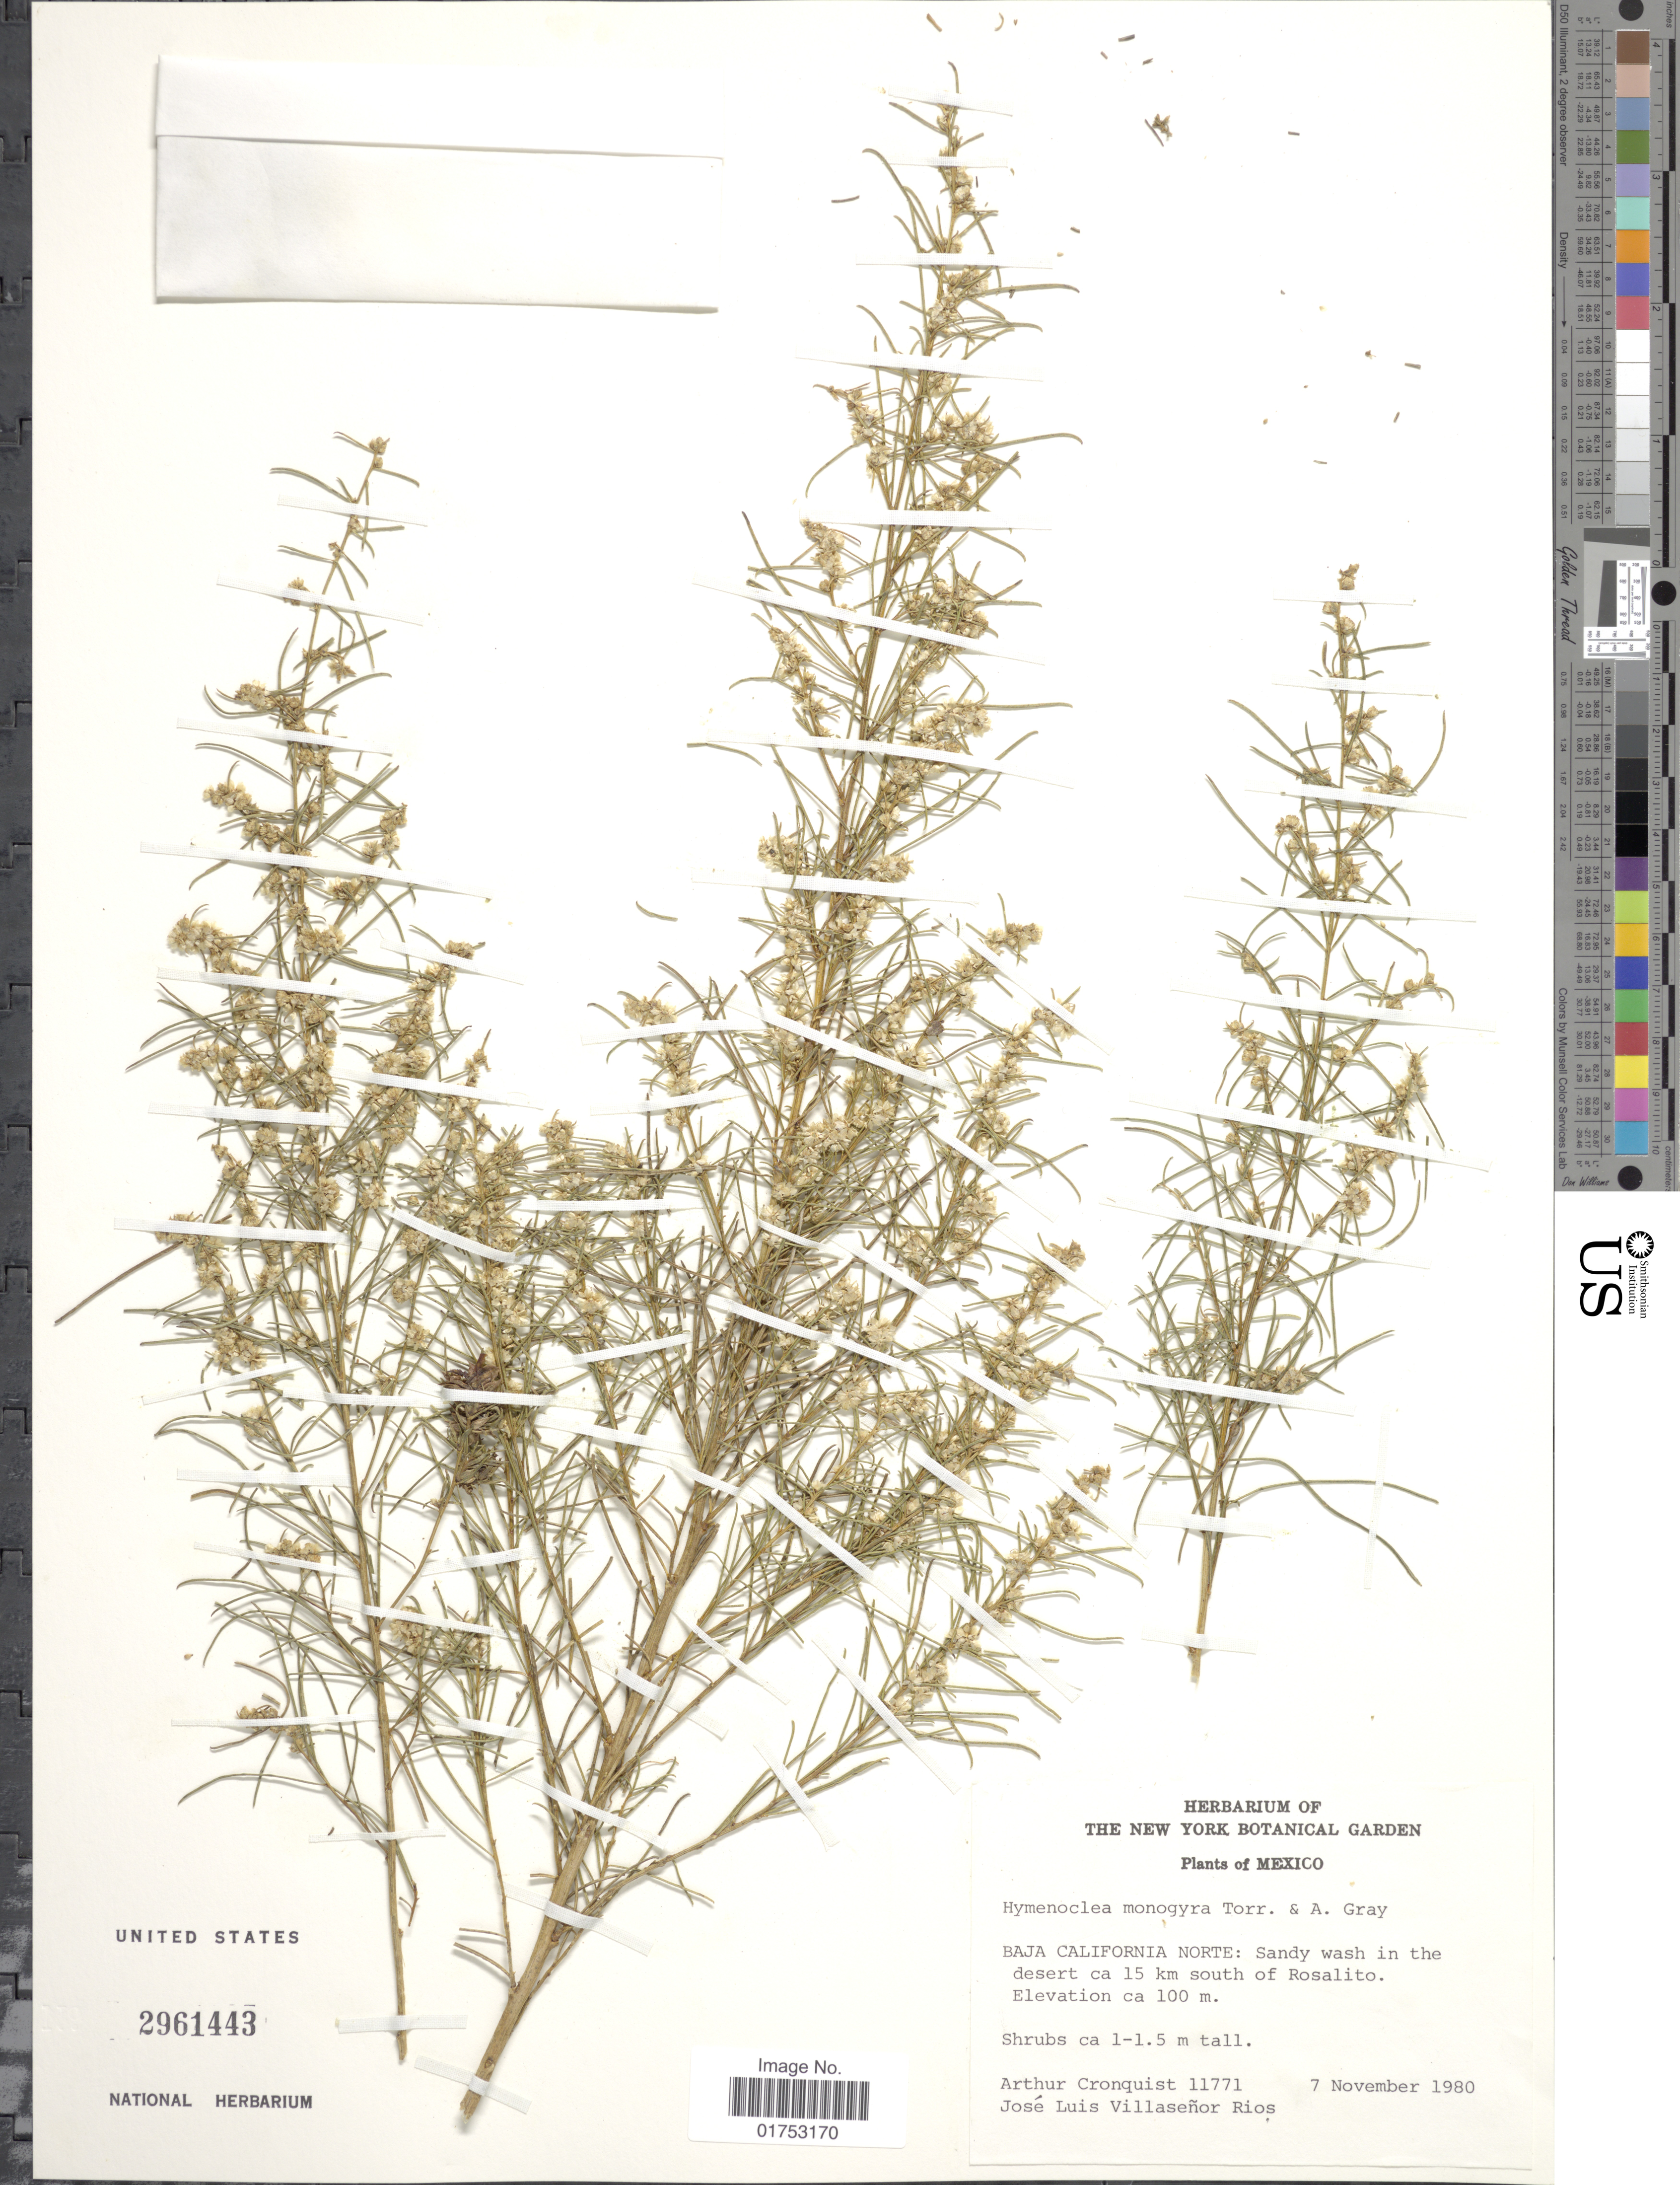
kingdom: Plantae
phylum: Tracheophyta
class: Magnoliopsida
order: Asterales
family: Asteraceae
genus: Hymenoclea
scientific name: Hymenoclea monogyra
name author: Torr. & A. Gray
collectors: A. J. Cronquist & J. L. Villasenor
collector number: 11771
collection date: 1980-11-07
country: Mexico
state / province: Baja California Norte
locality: Ca 15 km south of Rosalito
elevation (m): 100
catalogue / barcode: US 2961443